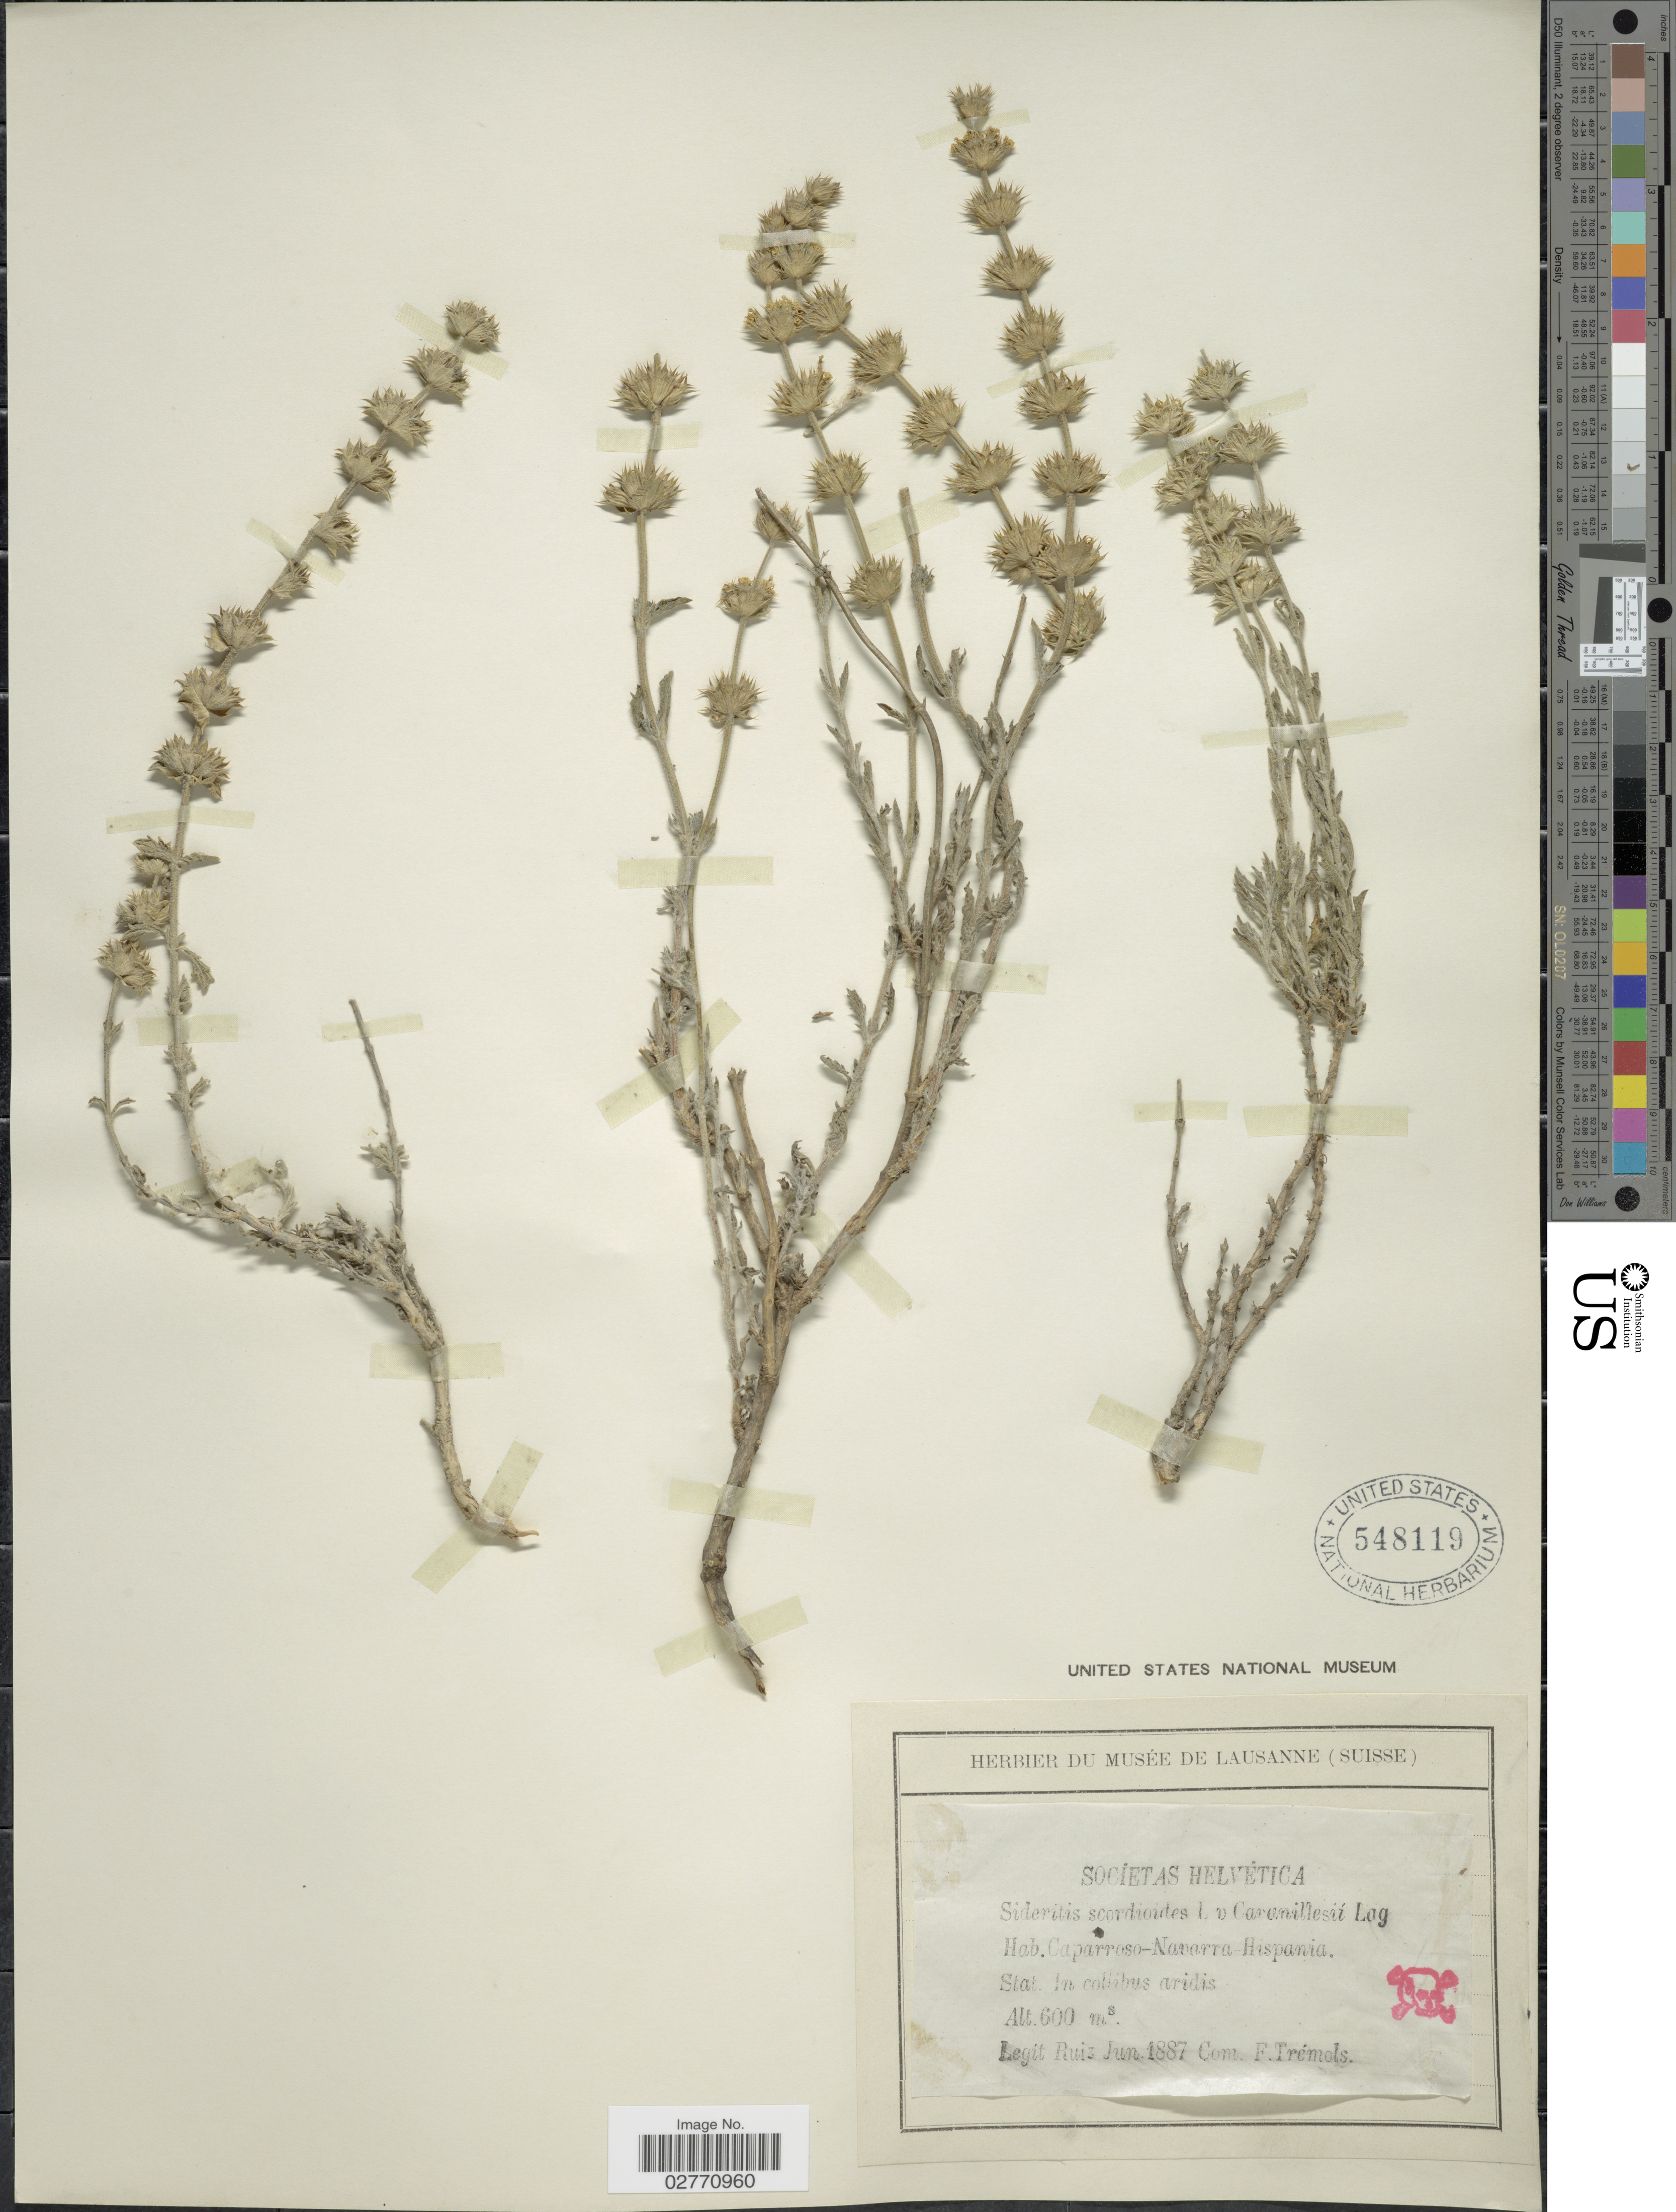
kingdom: Plantae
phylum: Tracheophyta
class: Magnoliopsida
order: Lamiales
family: Lamiaceae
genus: Sideritis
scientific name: Sideritis scordioides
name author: L.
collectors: Ruiz, --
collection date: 1887-06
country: Spain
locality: Caparroso-Navarra Hispania.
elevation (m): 600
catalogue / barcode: US 548119